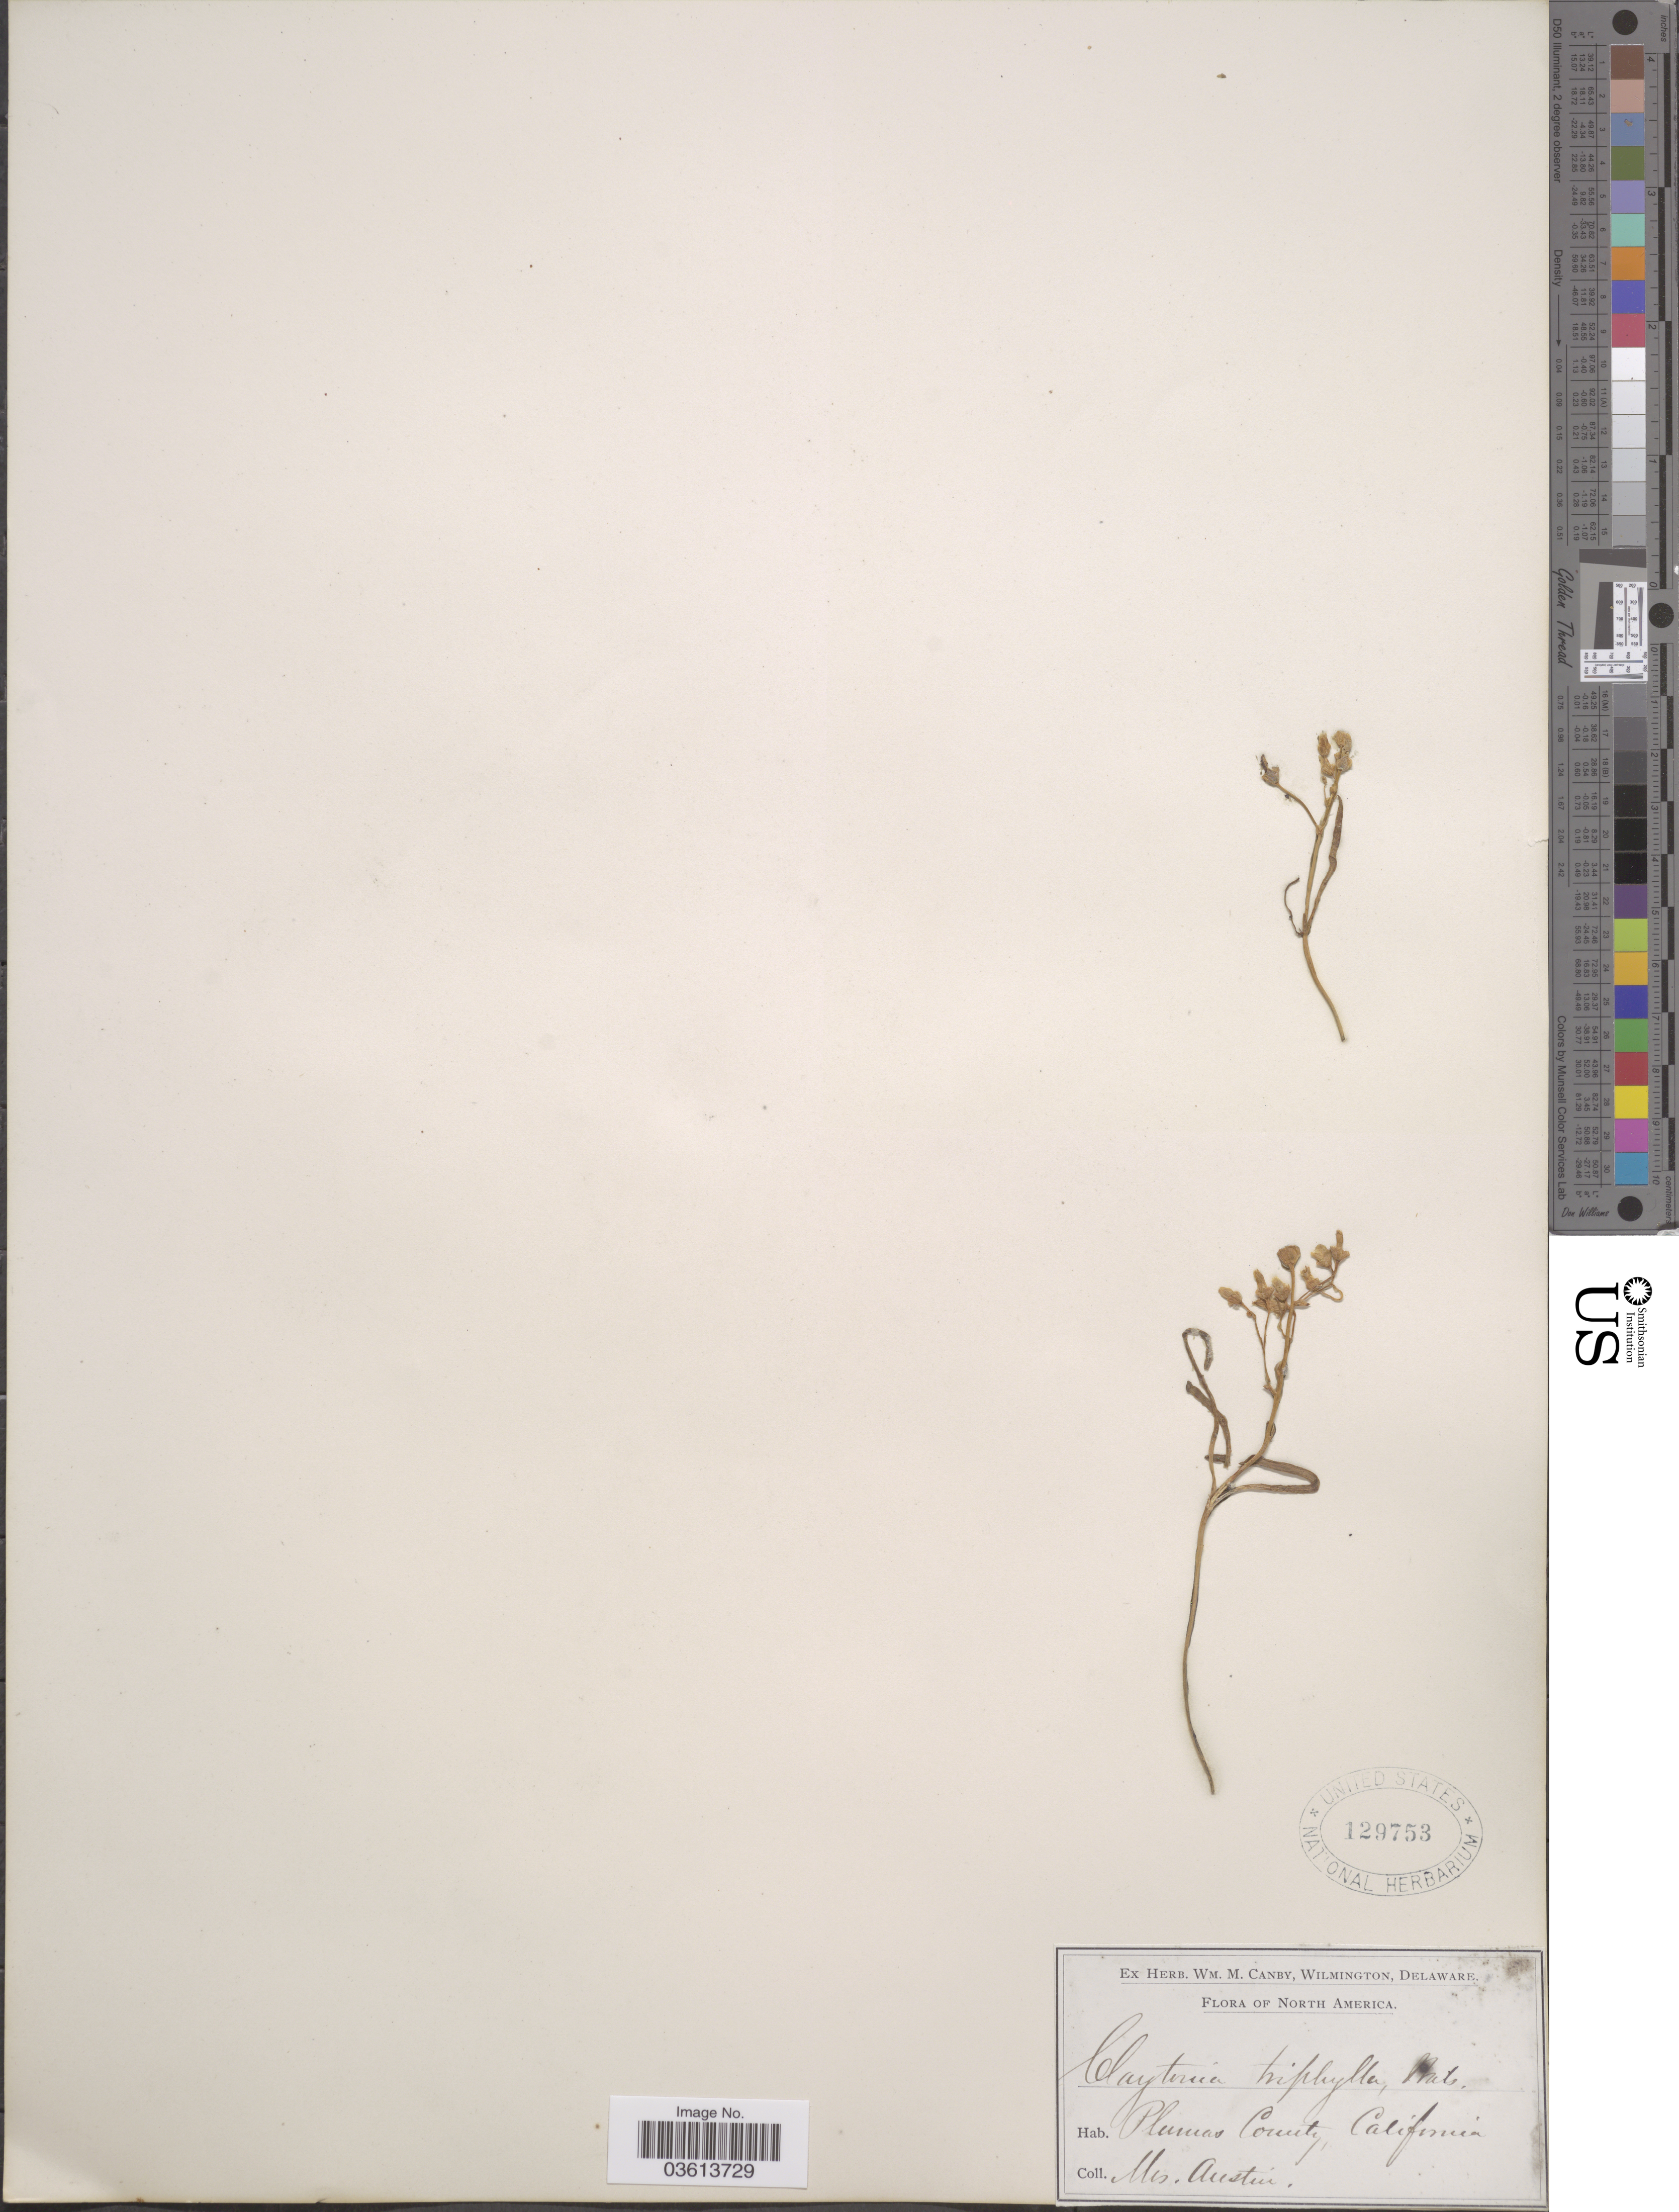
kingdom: Plantae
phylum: Tracheophyta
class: Magnoliopsida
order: Caryophyllales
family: Montiaceae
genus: Erocallis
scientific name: Erocallis triphylla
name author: (S. Watson) Rydb.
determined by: Strong, Mark T., (BOT), Smithsonian Institution - National Museum of Natural History (UNITED STATES)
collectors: Austin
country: United States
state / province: California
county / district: Plumas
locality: Plumas County.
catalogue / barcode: US 129753